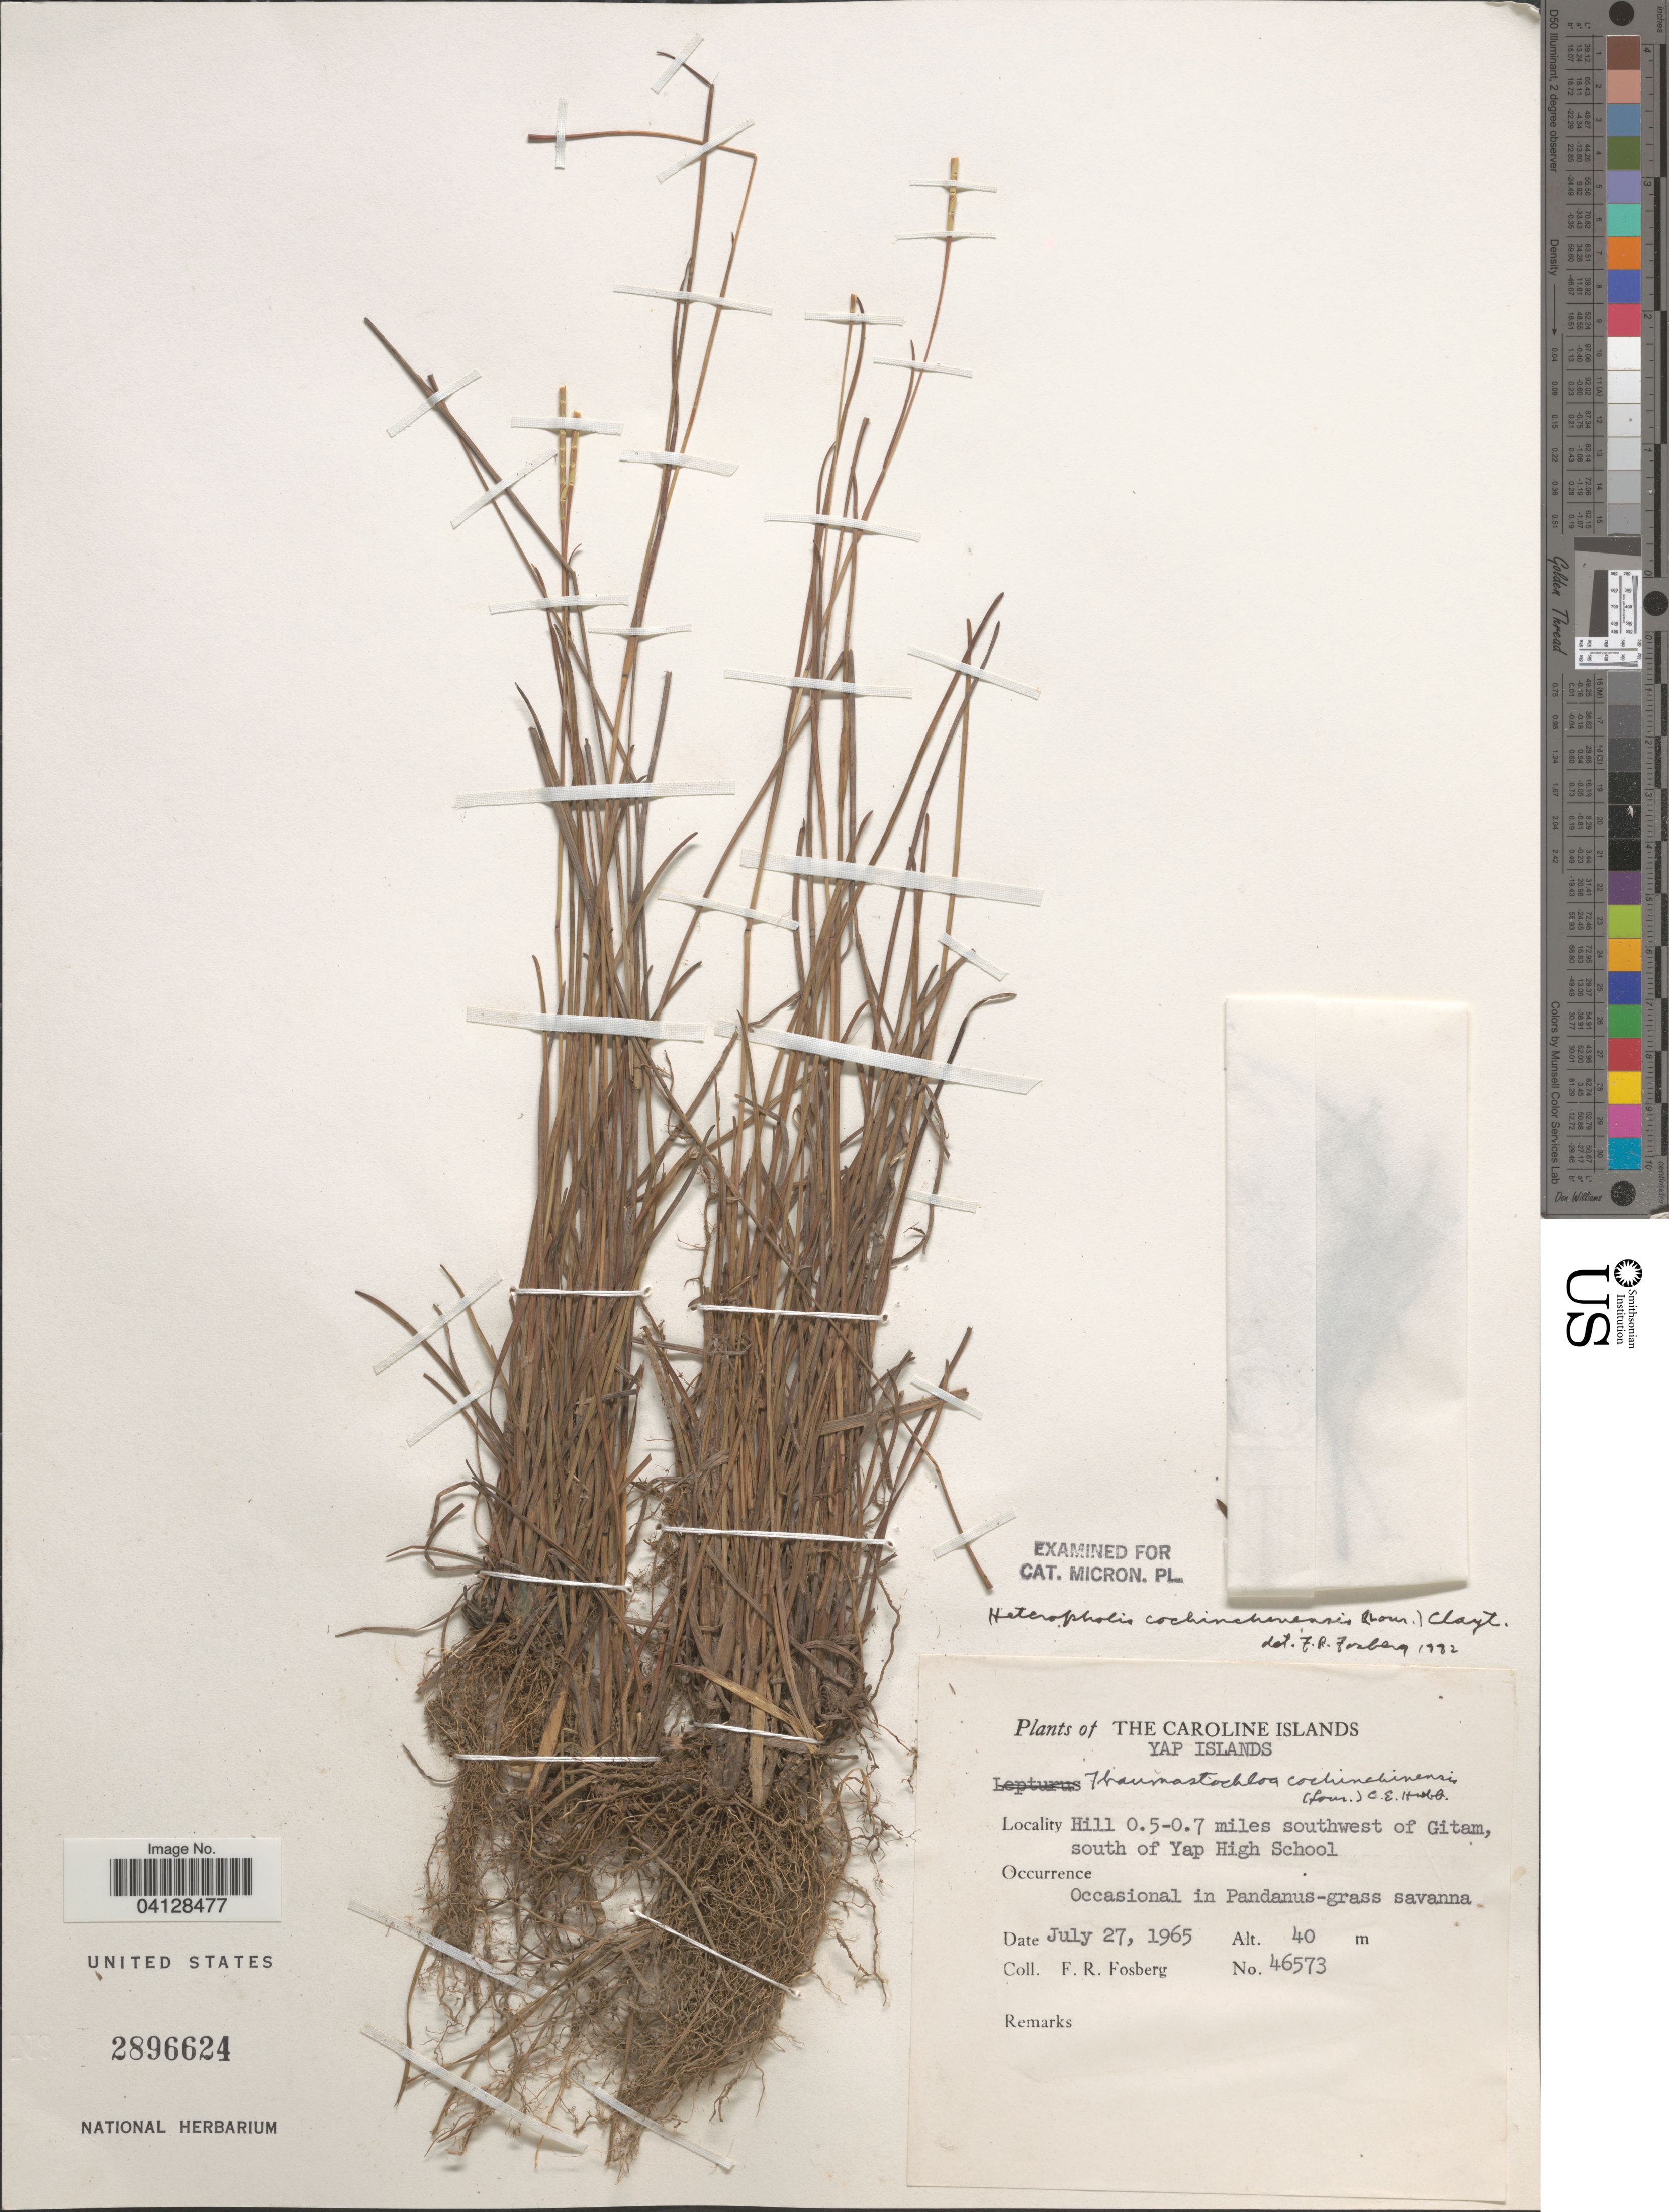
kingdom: Plantae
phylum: Tracheophyta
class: Liliopsida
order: Poales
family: Poaceae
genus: Thaumastochloa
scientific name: Thaumastochloa cochinchinensis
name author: (Lour.) C.E. Hubb.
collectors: F. R. Fosberg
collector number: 46573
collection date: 1965-07-27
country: Micronesia, Federated States of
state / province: Yap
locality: The Caroline Islands. Hill 0.5-0.7 miles southwest of Gitam, south of Yap High School.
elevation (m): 40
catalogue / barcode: US 2896624